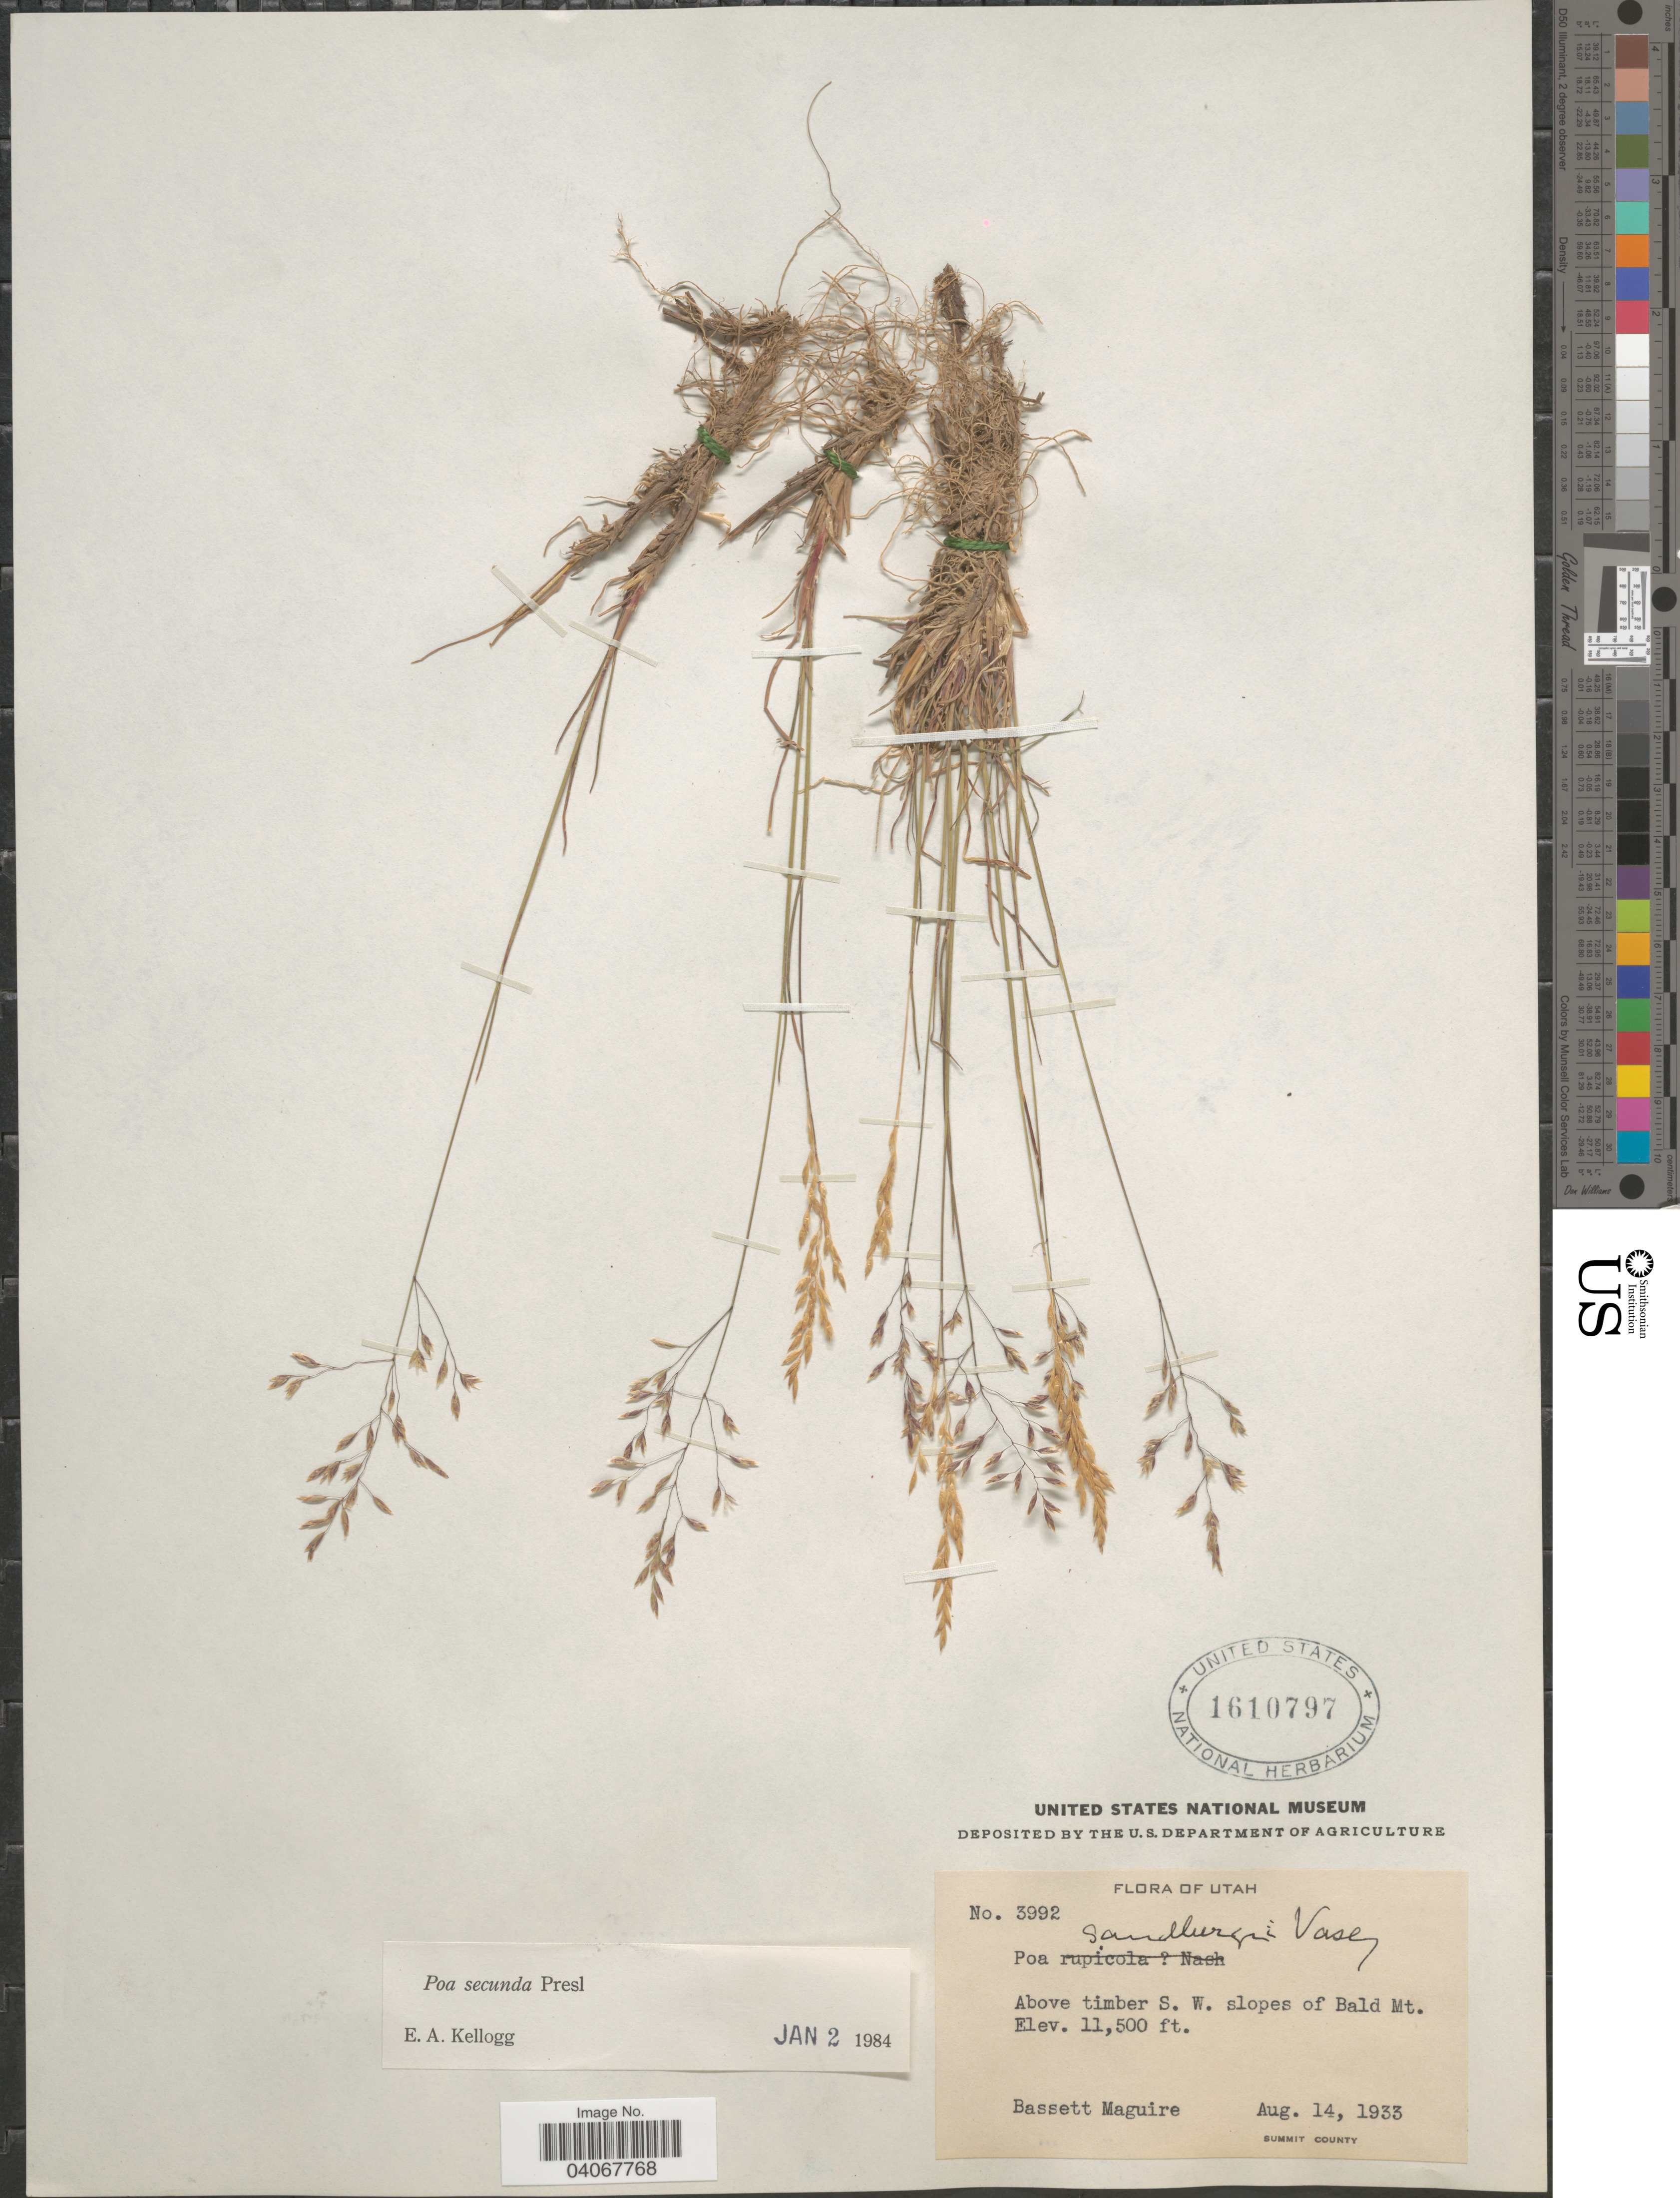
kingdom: Plantae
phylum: Tracheophyta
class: Liliopsida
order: Poales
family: Poaceae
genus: Poa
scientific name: Poa secunda subsp. secunda var. secunda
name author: J. Presl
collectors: B. Maguire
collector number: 3992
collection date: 1933-08-14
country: United States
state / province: Utah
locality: Above timber S. W. slopes of Bald Mt. Summit County.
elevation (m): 3505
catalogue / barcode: US 1610797